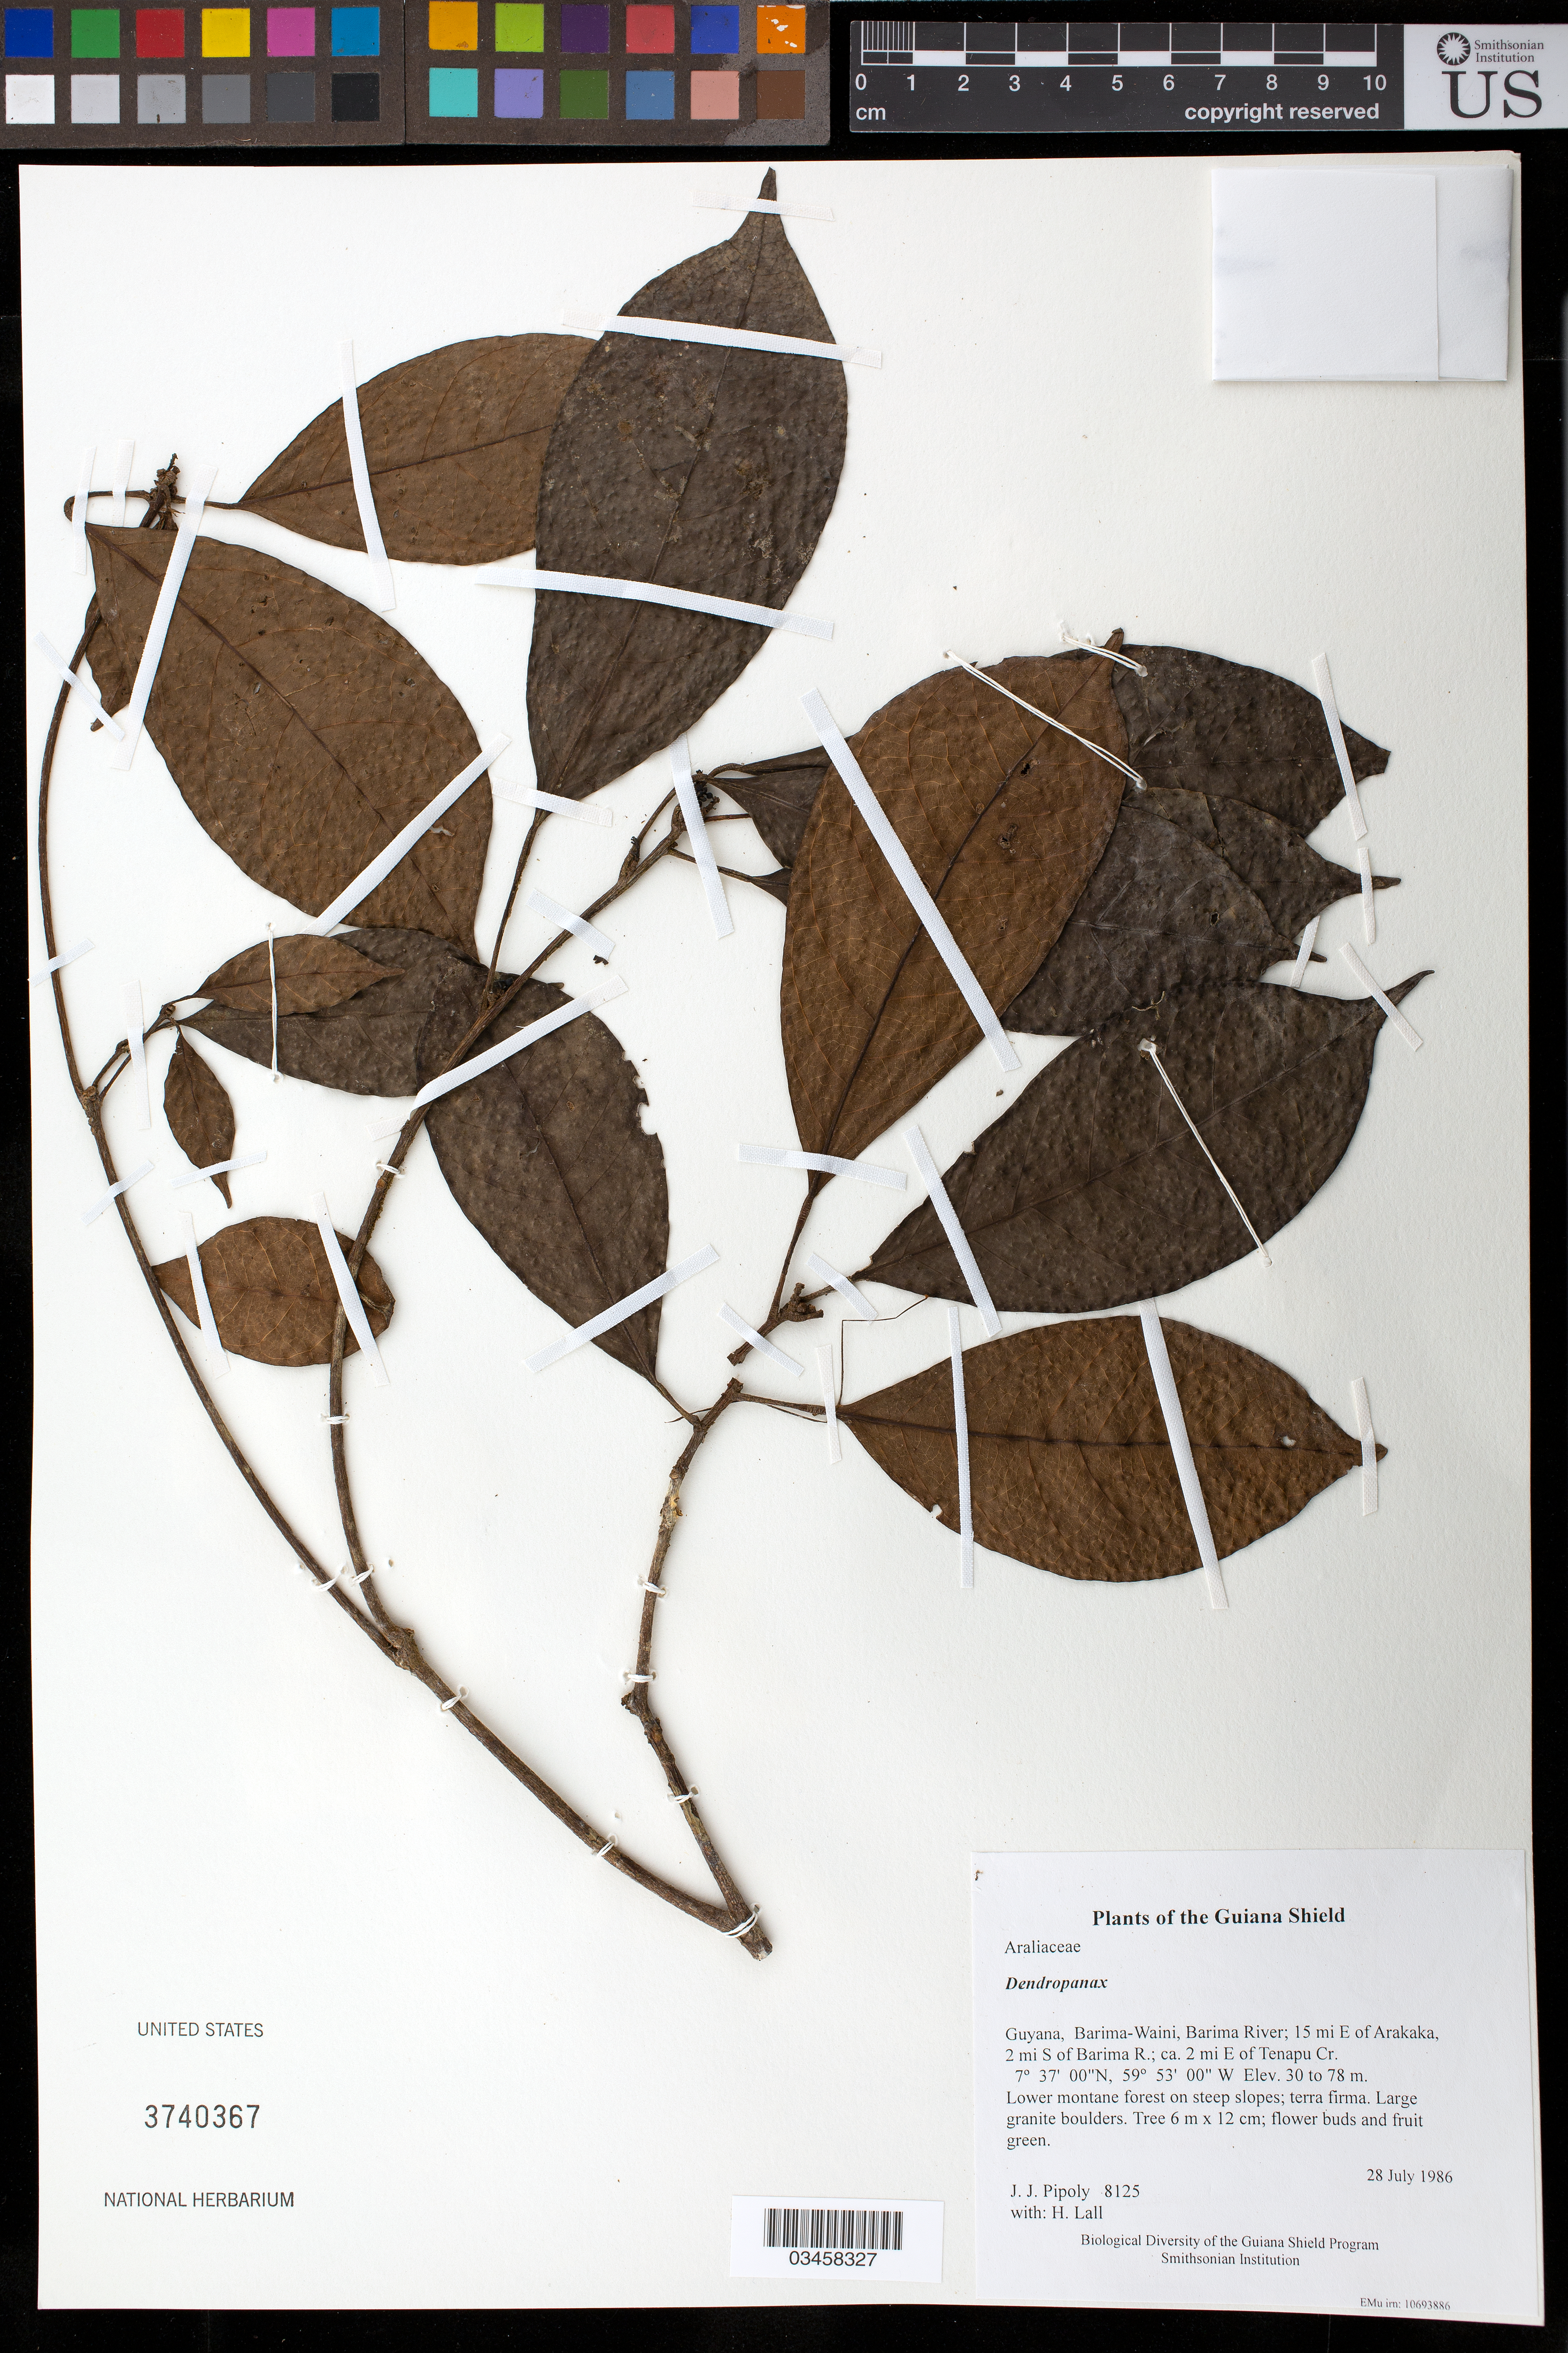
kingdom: Plantae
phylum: Tracheophyta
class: Magnoliopsida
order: Apiales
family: Araliaceae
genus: Dendropanax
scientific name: Dendropanax sp.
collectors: J. J. Pipoly & H. Lall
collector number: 8125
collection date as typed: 28 July 1986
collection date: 1986-07-28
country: Guyana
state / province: Barima-Waini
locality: Barima River; 15 mi E of Arakaka, 2 mi S of Barima R.; ca. 2 mi E of Tenapu Cr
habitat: Lower montane forest on steep slopes; terra firma. Large granite boulders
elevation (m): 30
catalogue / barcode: US 3740367